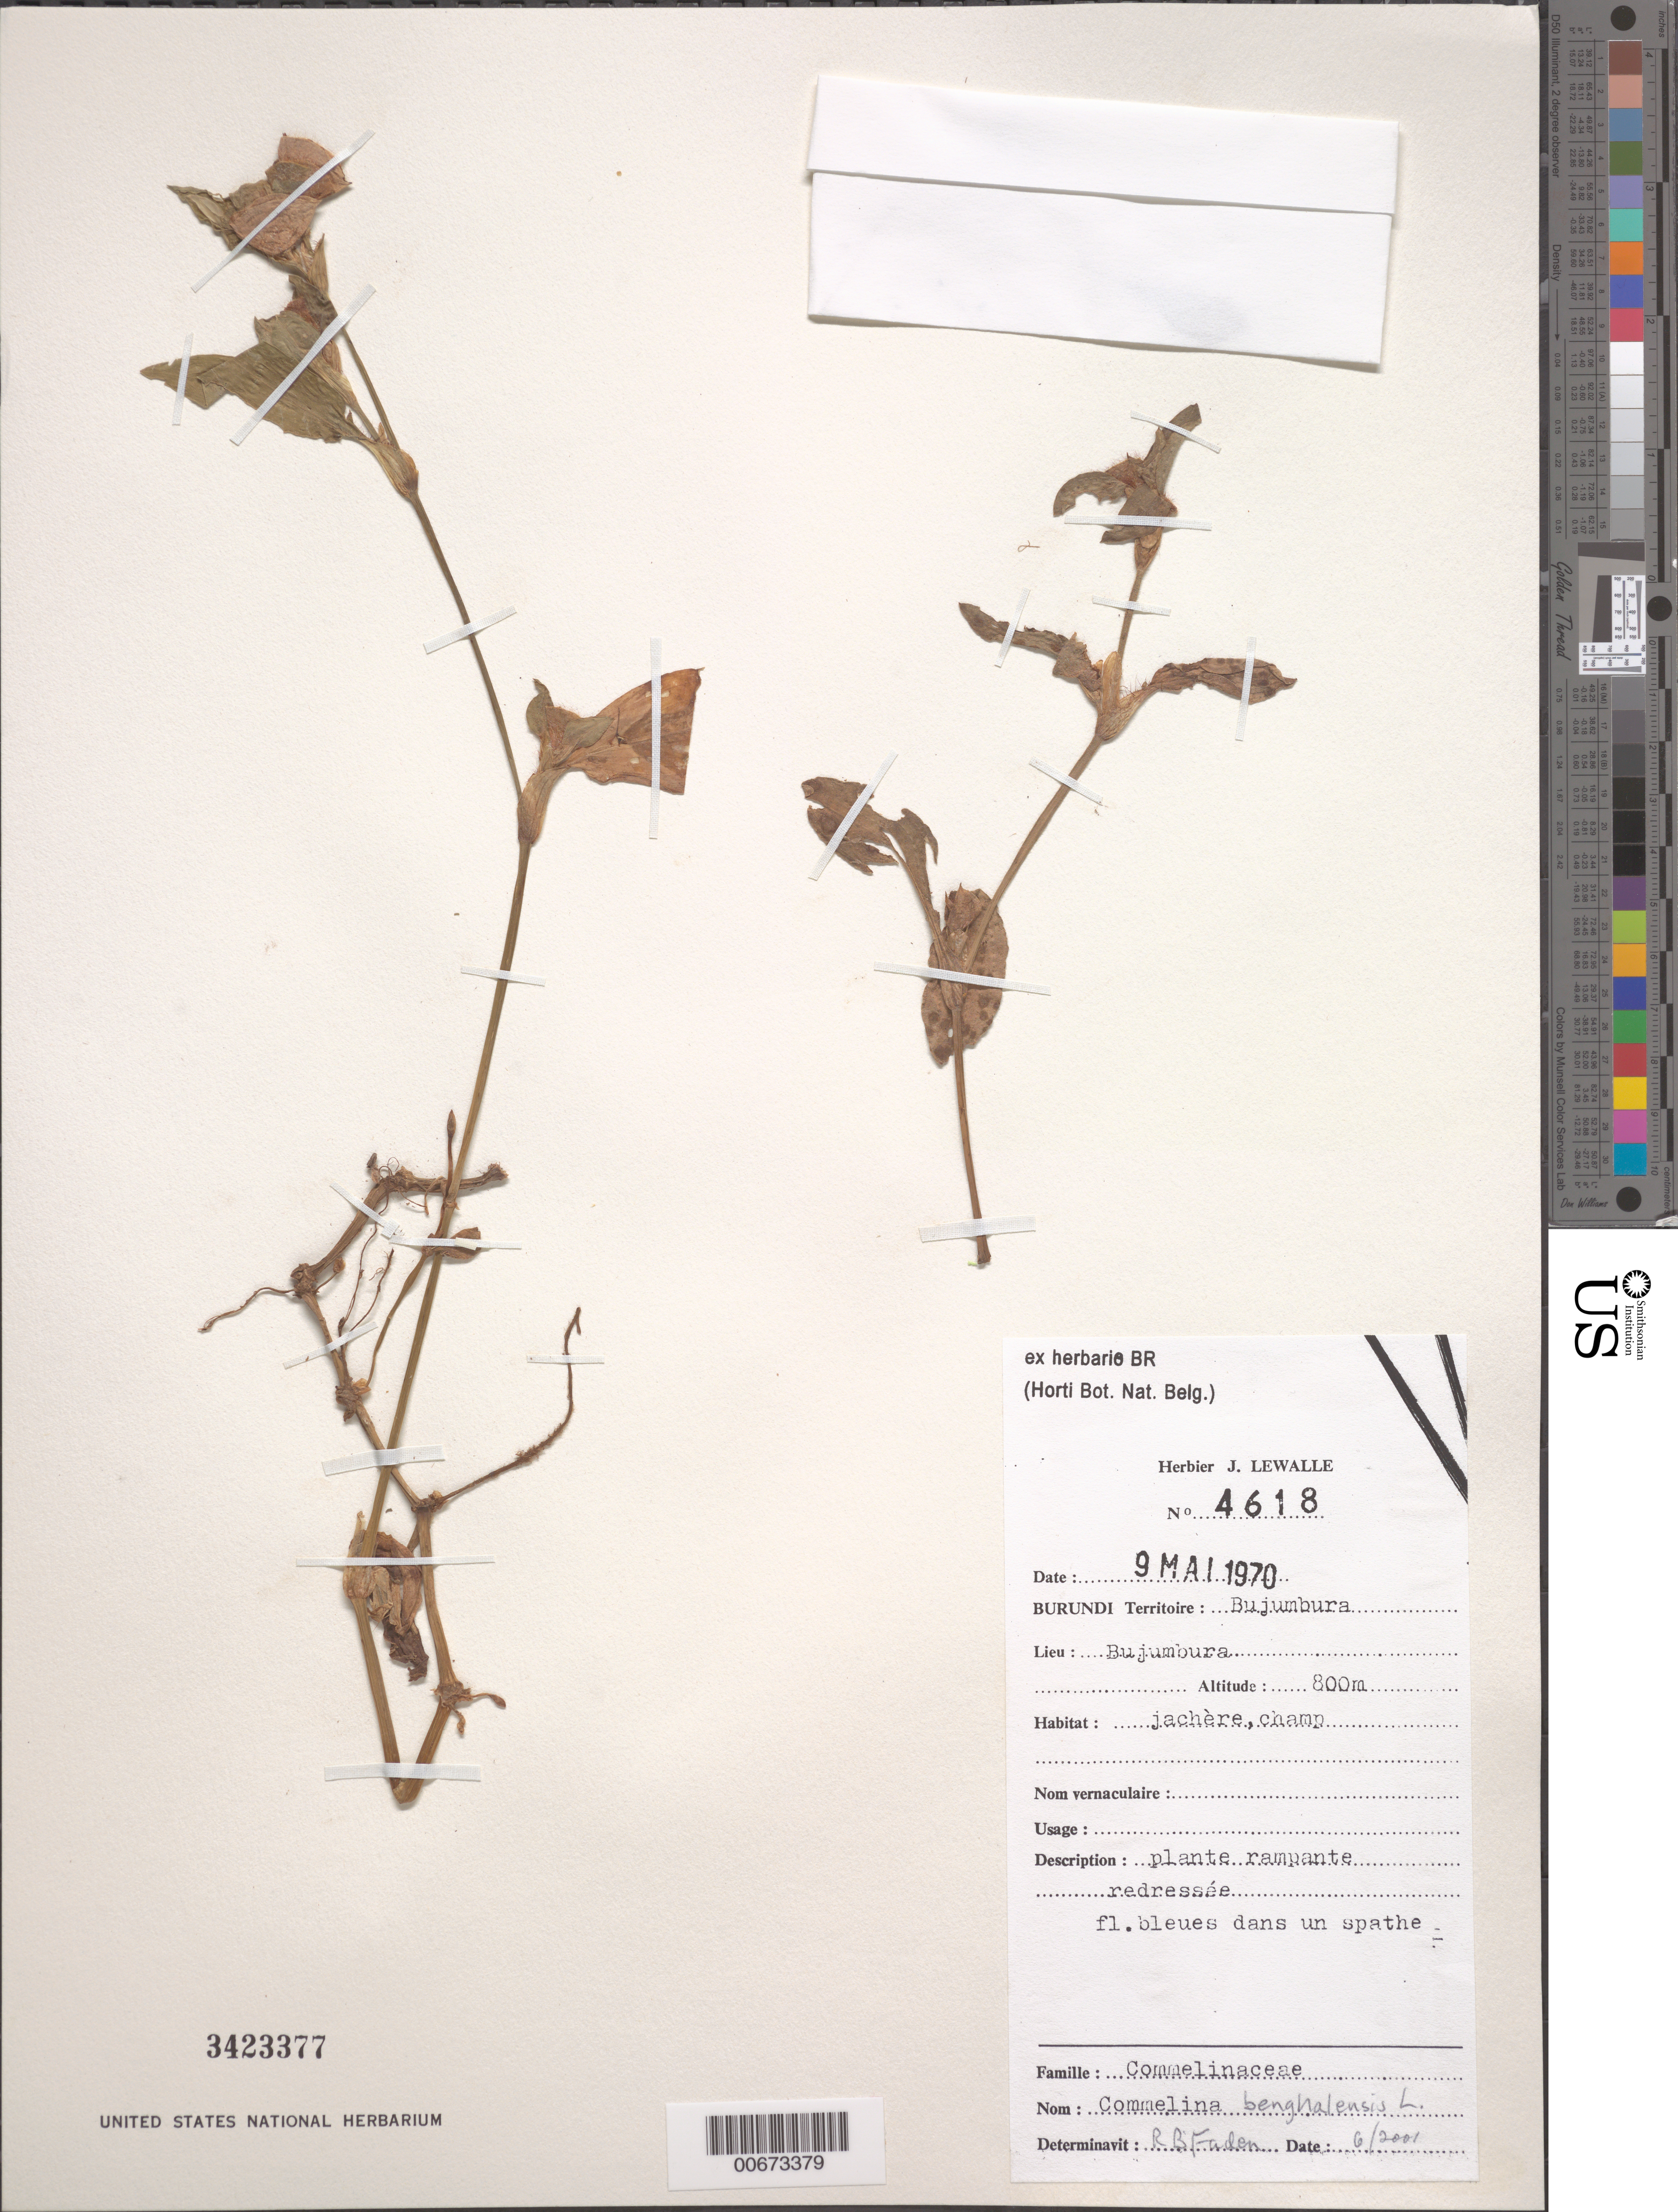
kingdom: Plantae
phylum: Tracheophyta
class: Liliopsida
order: Commelinales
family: Commelinaceae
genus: Commelina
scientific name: Commelina benghalensis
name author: L.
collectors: J. Lewalle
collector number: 4618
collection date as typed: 09 May 1970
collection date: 1970-05-09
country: Burundi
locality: Bujumbura.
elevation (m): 800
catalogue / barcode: US 3423377